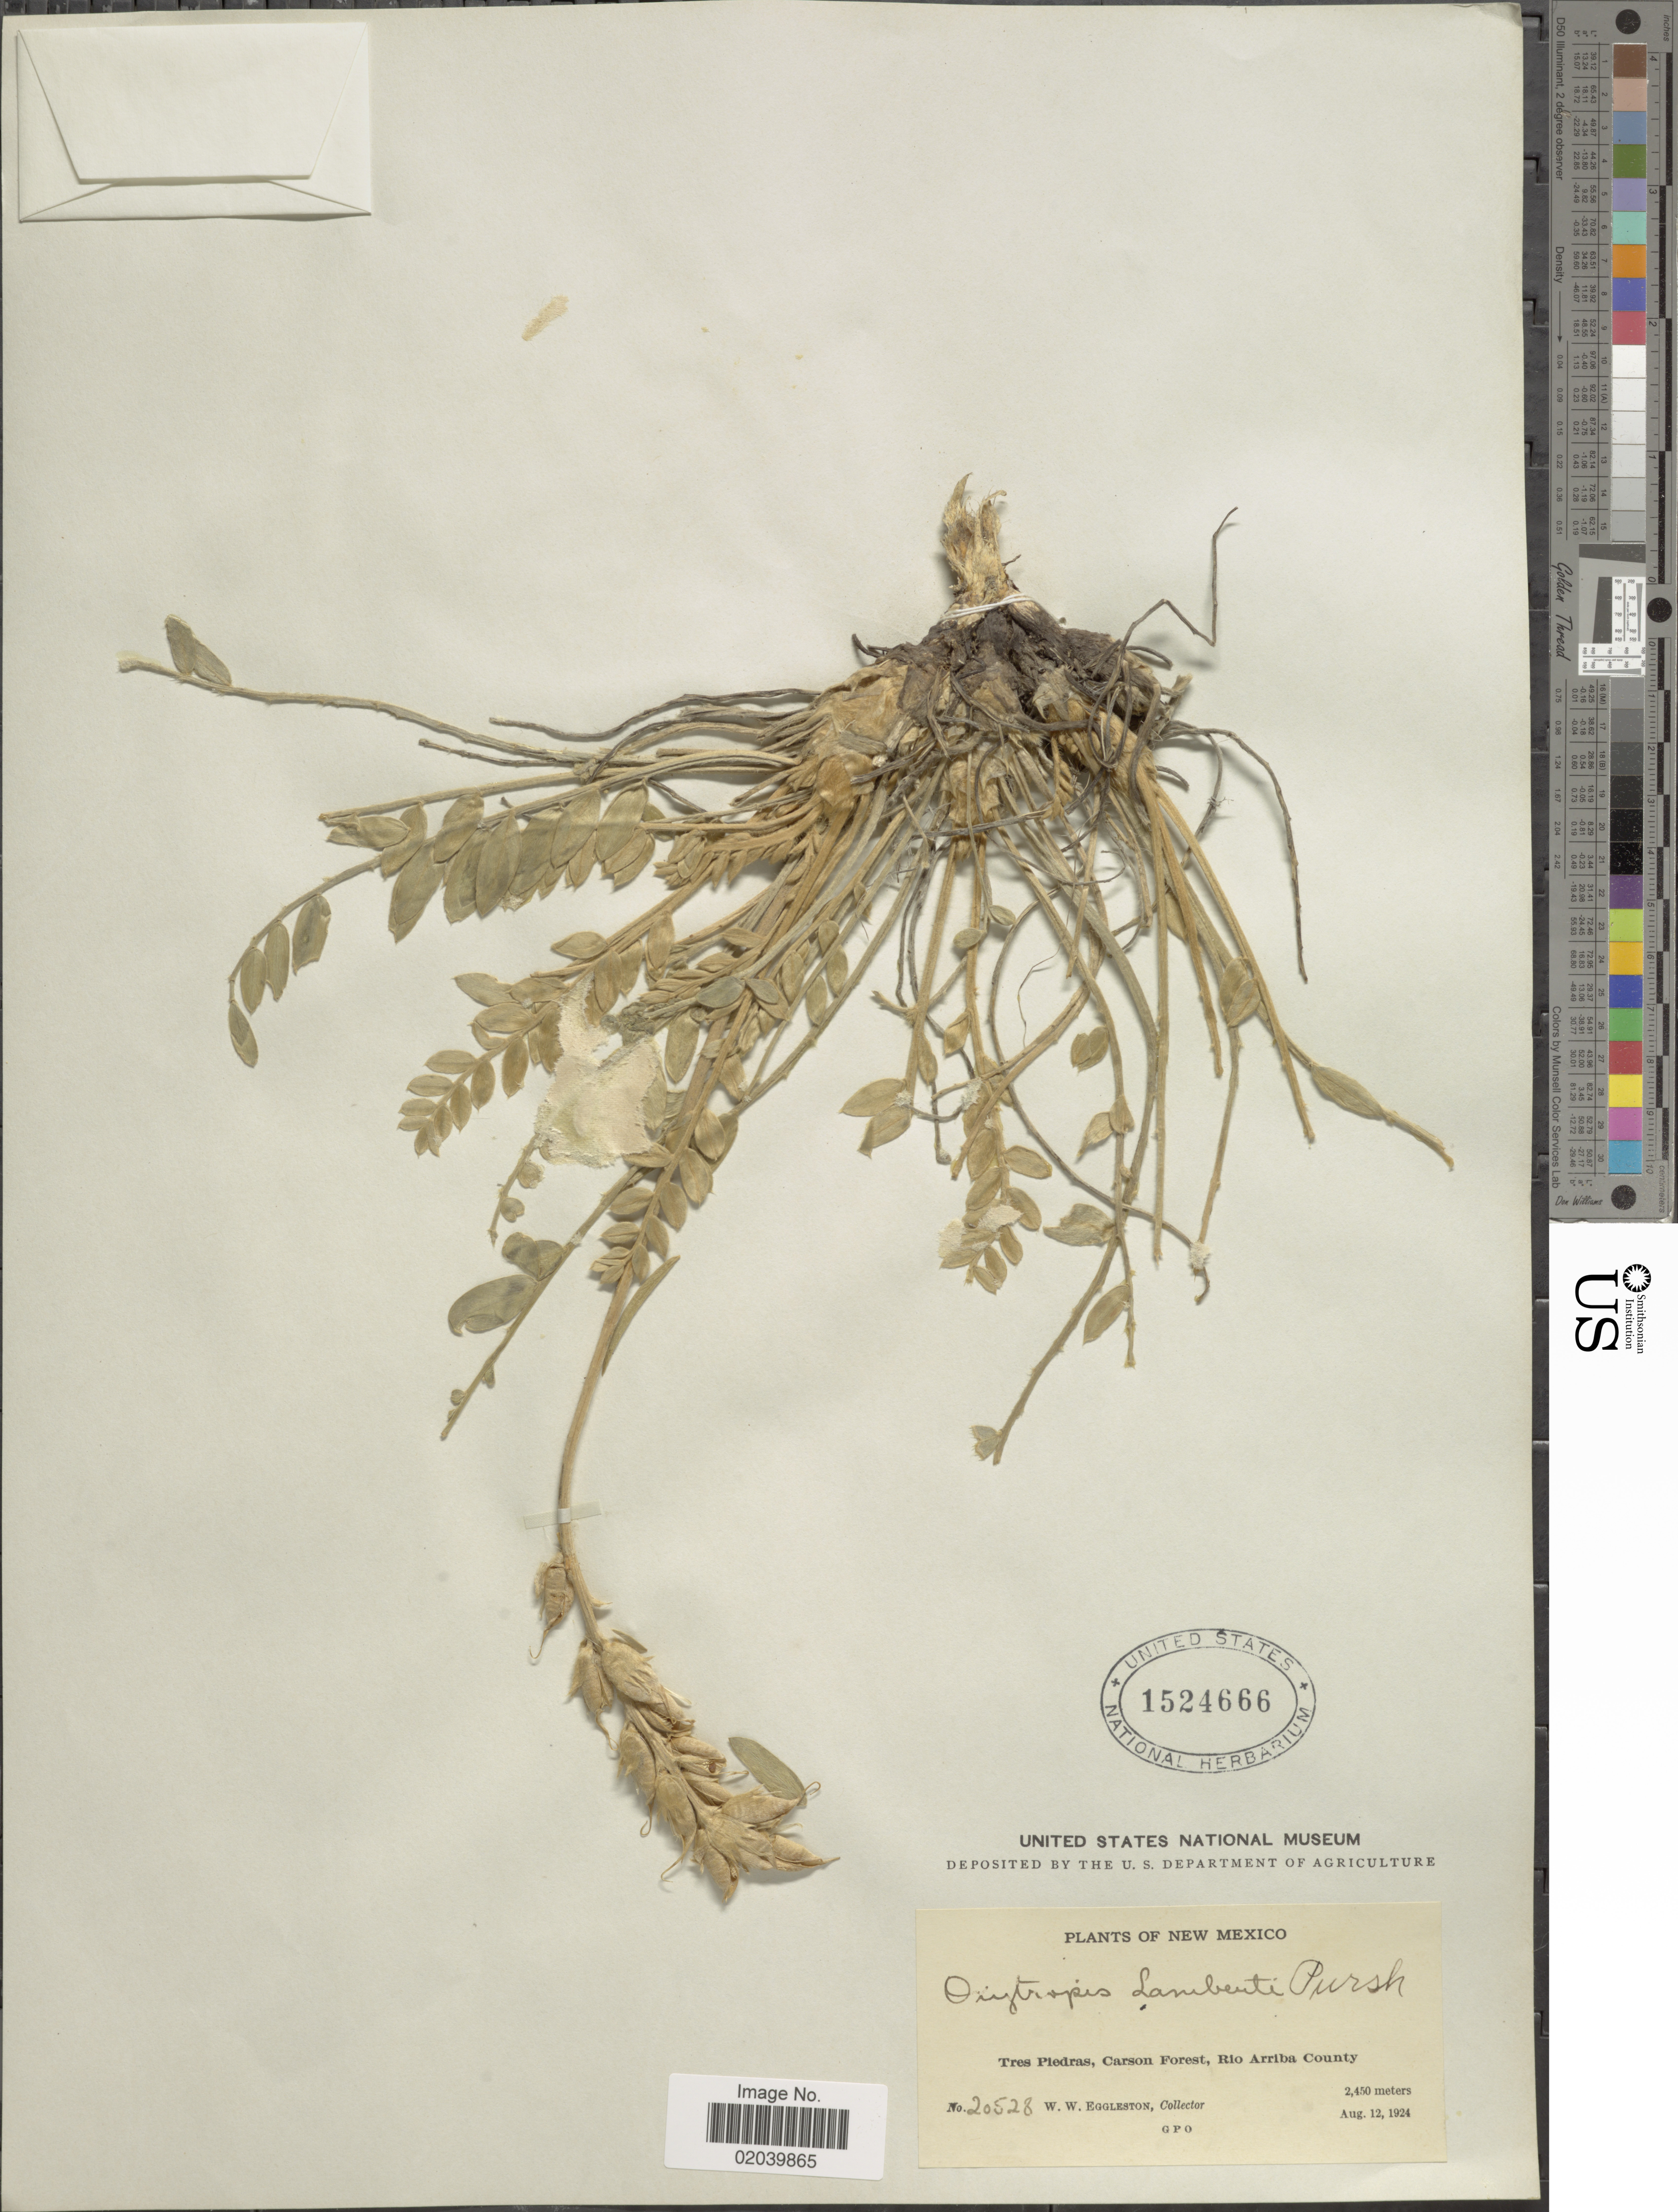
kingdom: Plantae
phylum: Tracheophyta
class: Magnoliopsida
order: Fabales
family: Fabaceae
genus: Oxytropis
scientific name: Oxytropis lambertii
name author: Pursh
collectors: W. W. Eggleston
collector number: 20528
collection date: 1924-08-12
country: United States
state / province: New Mexico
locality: Tres Piedras, Carson Forest, Rio Arriba County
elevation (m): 2450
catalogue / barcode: US 1524666